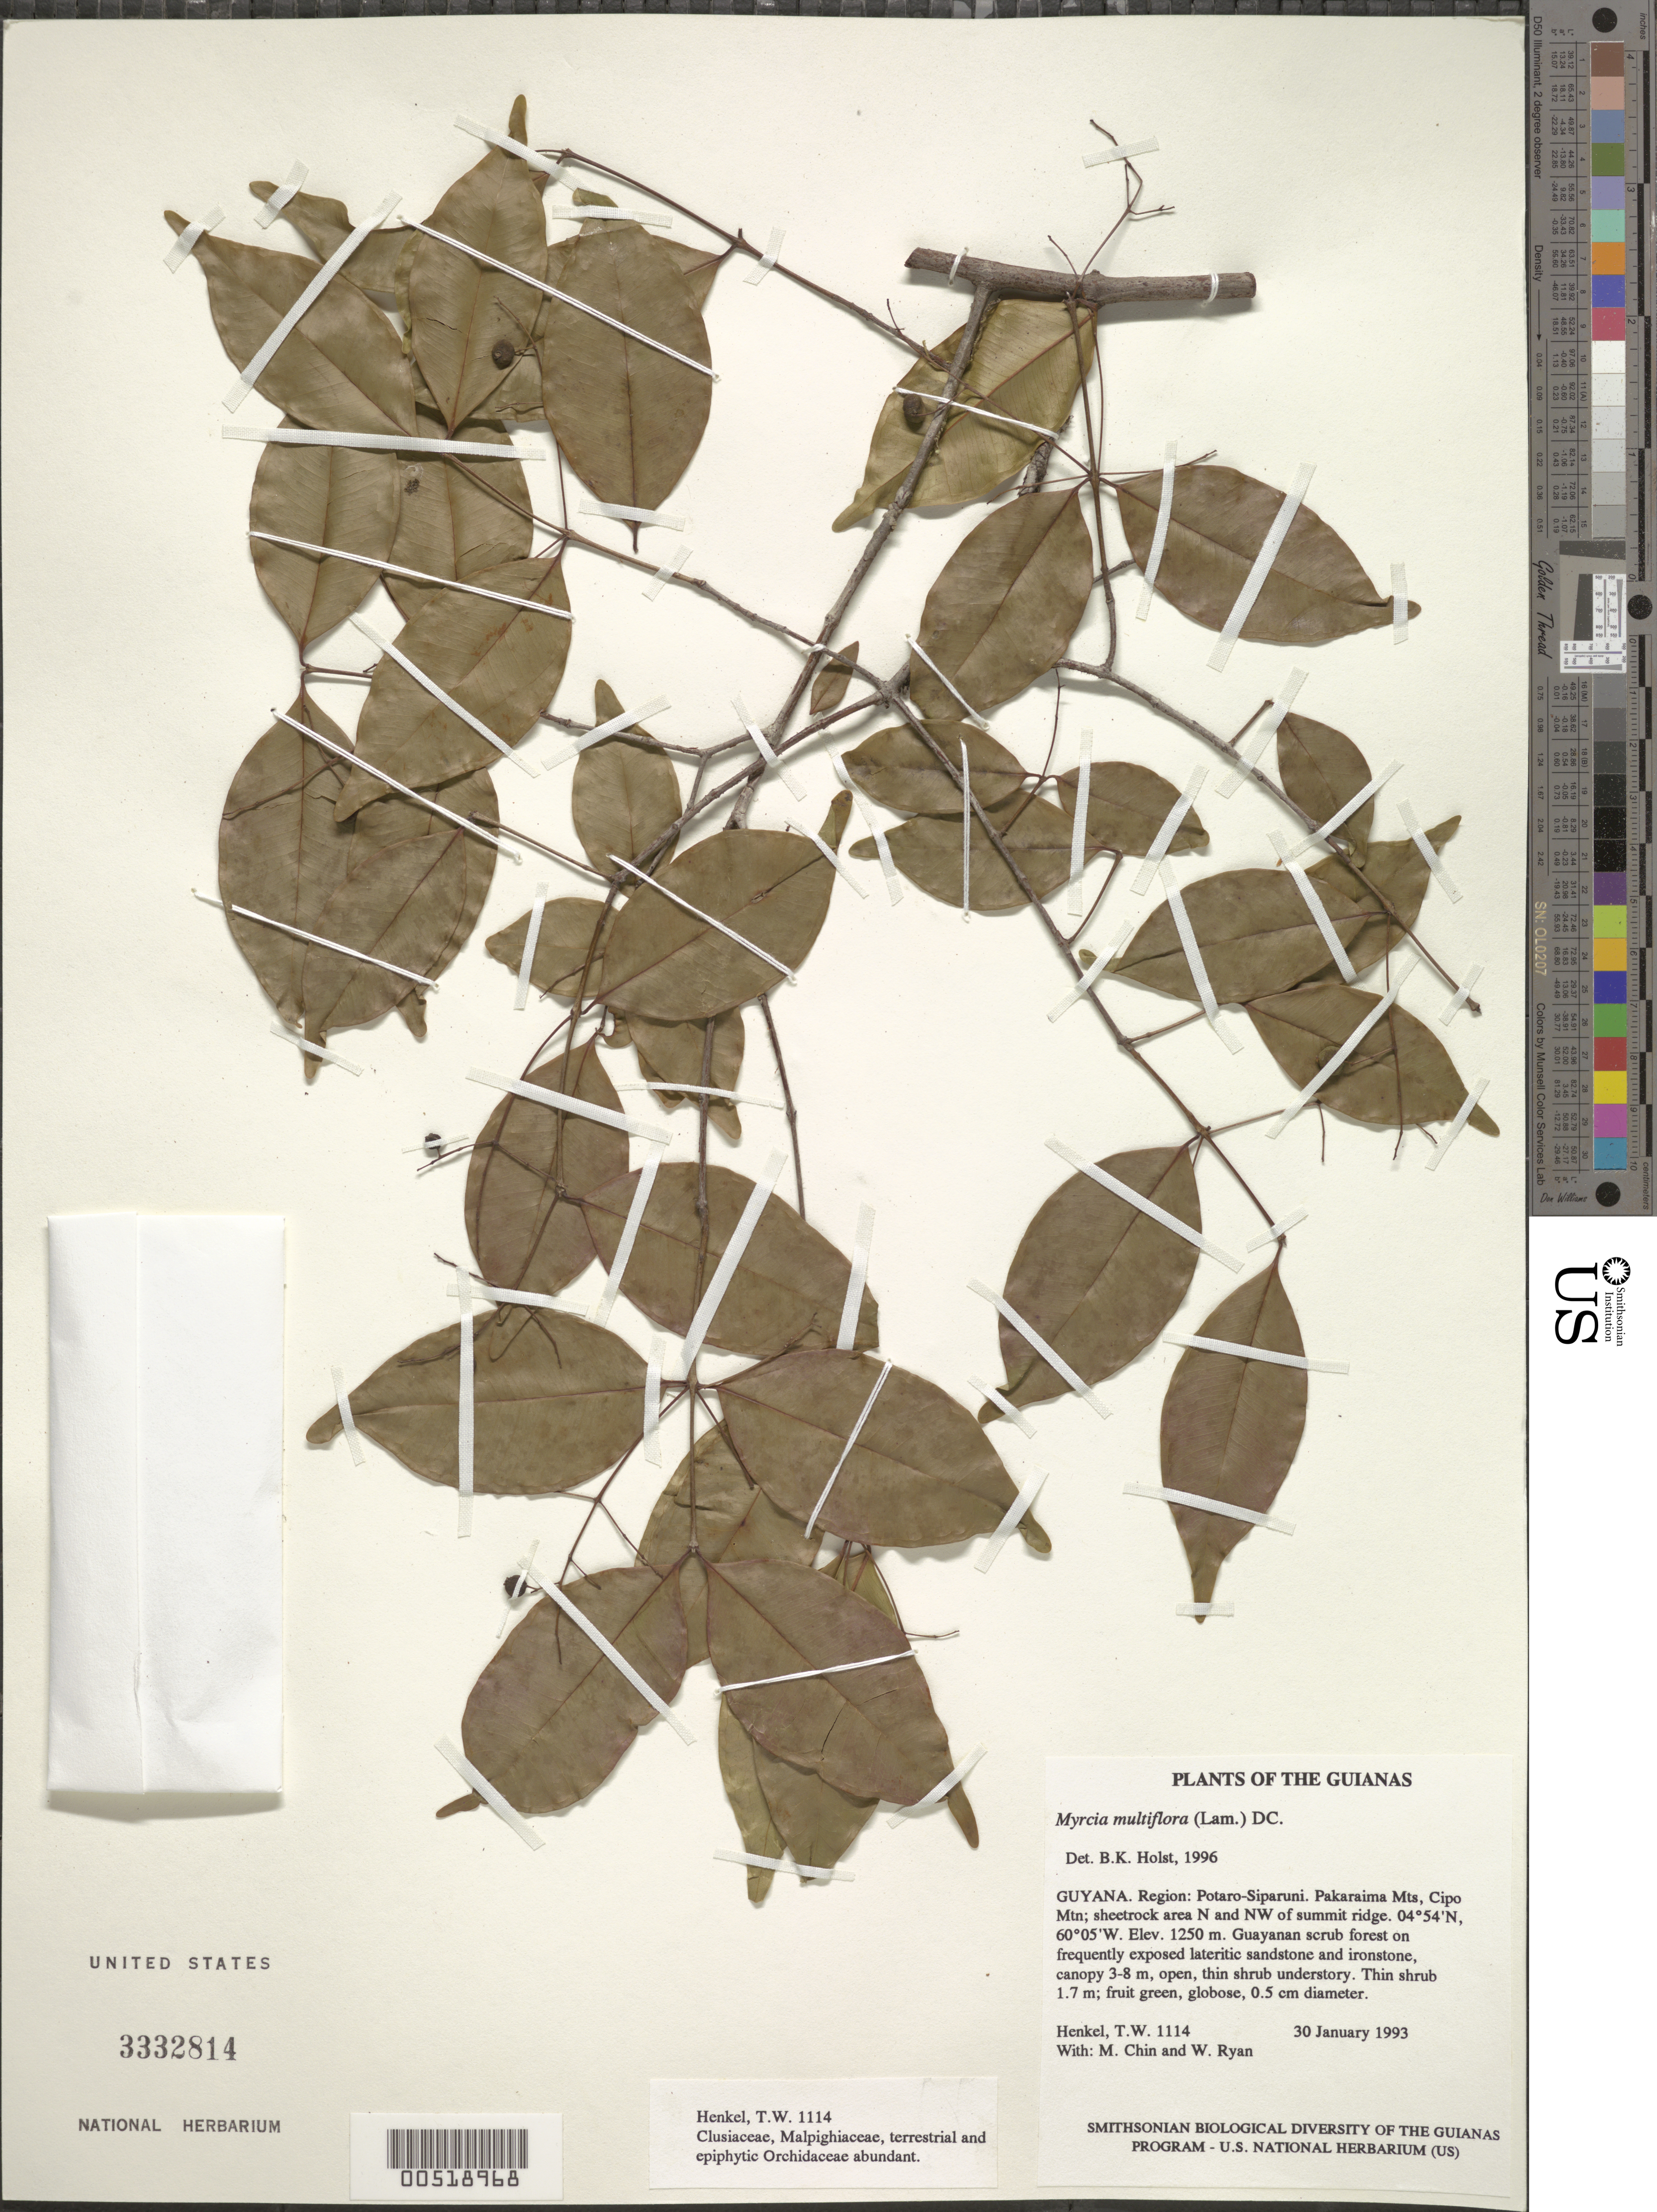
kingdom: Plantae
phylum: Tracheophyta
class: Magnoliopsida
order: Myrtales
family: Myrtaceae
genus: Myrcia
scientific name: Myrcia multiflora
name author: (Lam.) DC.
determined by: Holst, Bruce K.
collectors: T. Henkel, M. Chin & W. Ryan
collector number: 1114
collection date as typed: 30 January 1993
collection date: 1993-01-30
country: Guyana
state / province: Potaro-Siparuni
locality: Pakaraima Mts, Cipo Mtn; sheetrock area N and NW of summit ridge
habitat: Guayanan scrub forest on frequently exposed lateritic sandstone and ironstone, canopy 3-8 m, open, thin shrub understory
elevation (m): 1250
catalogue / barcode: US 3332814